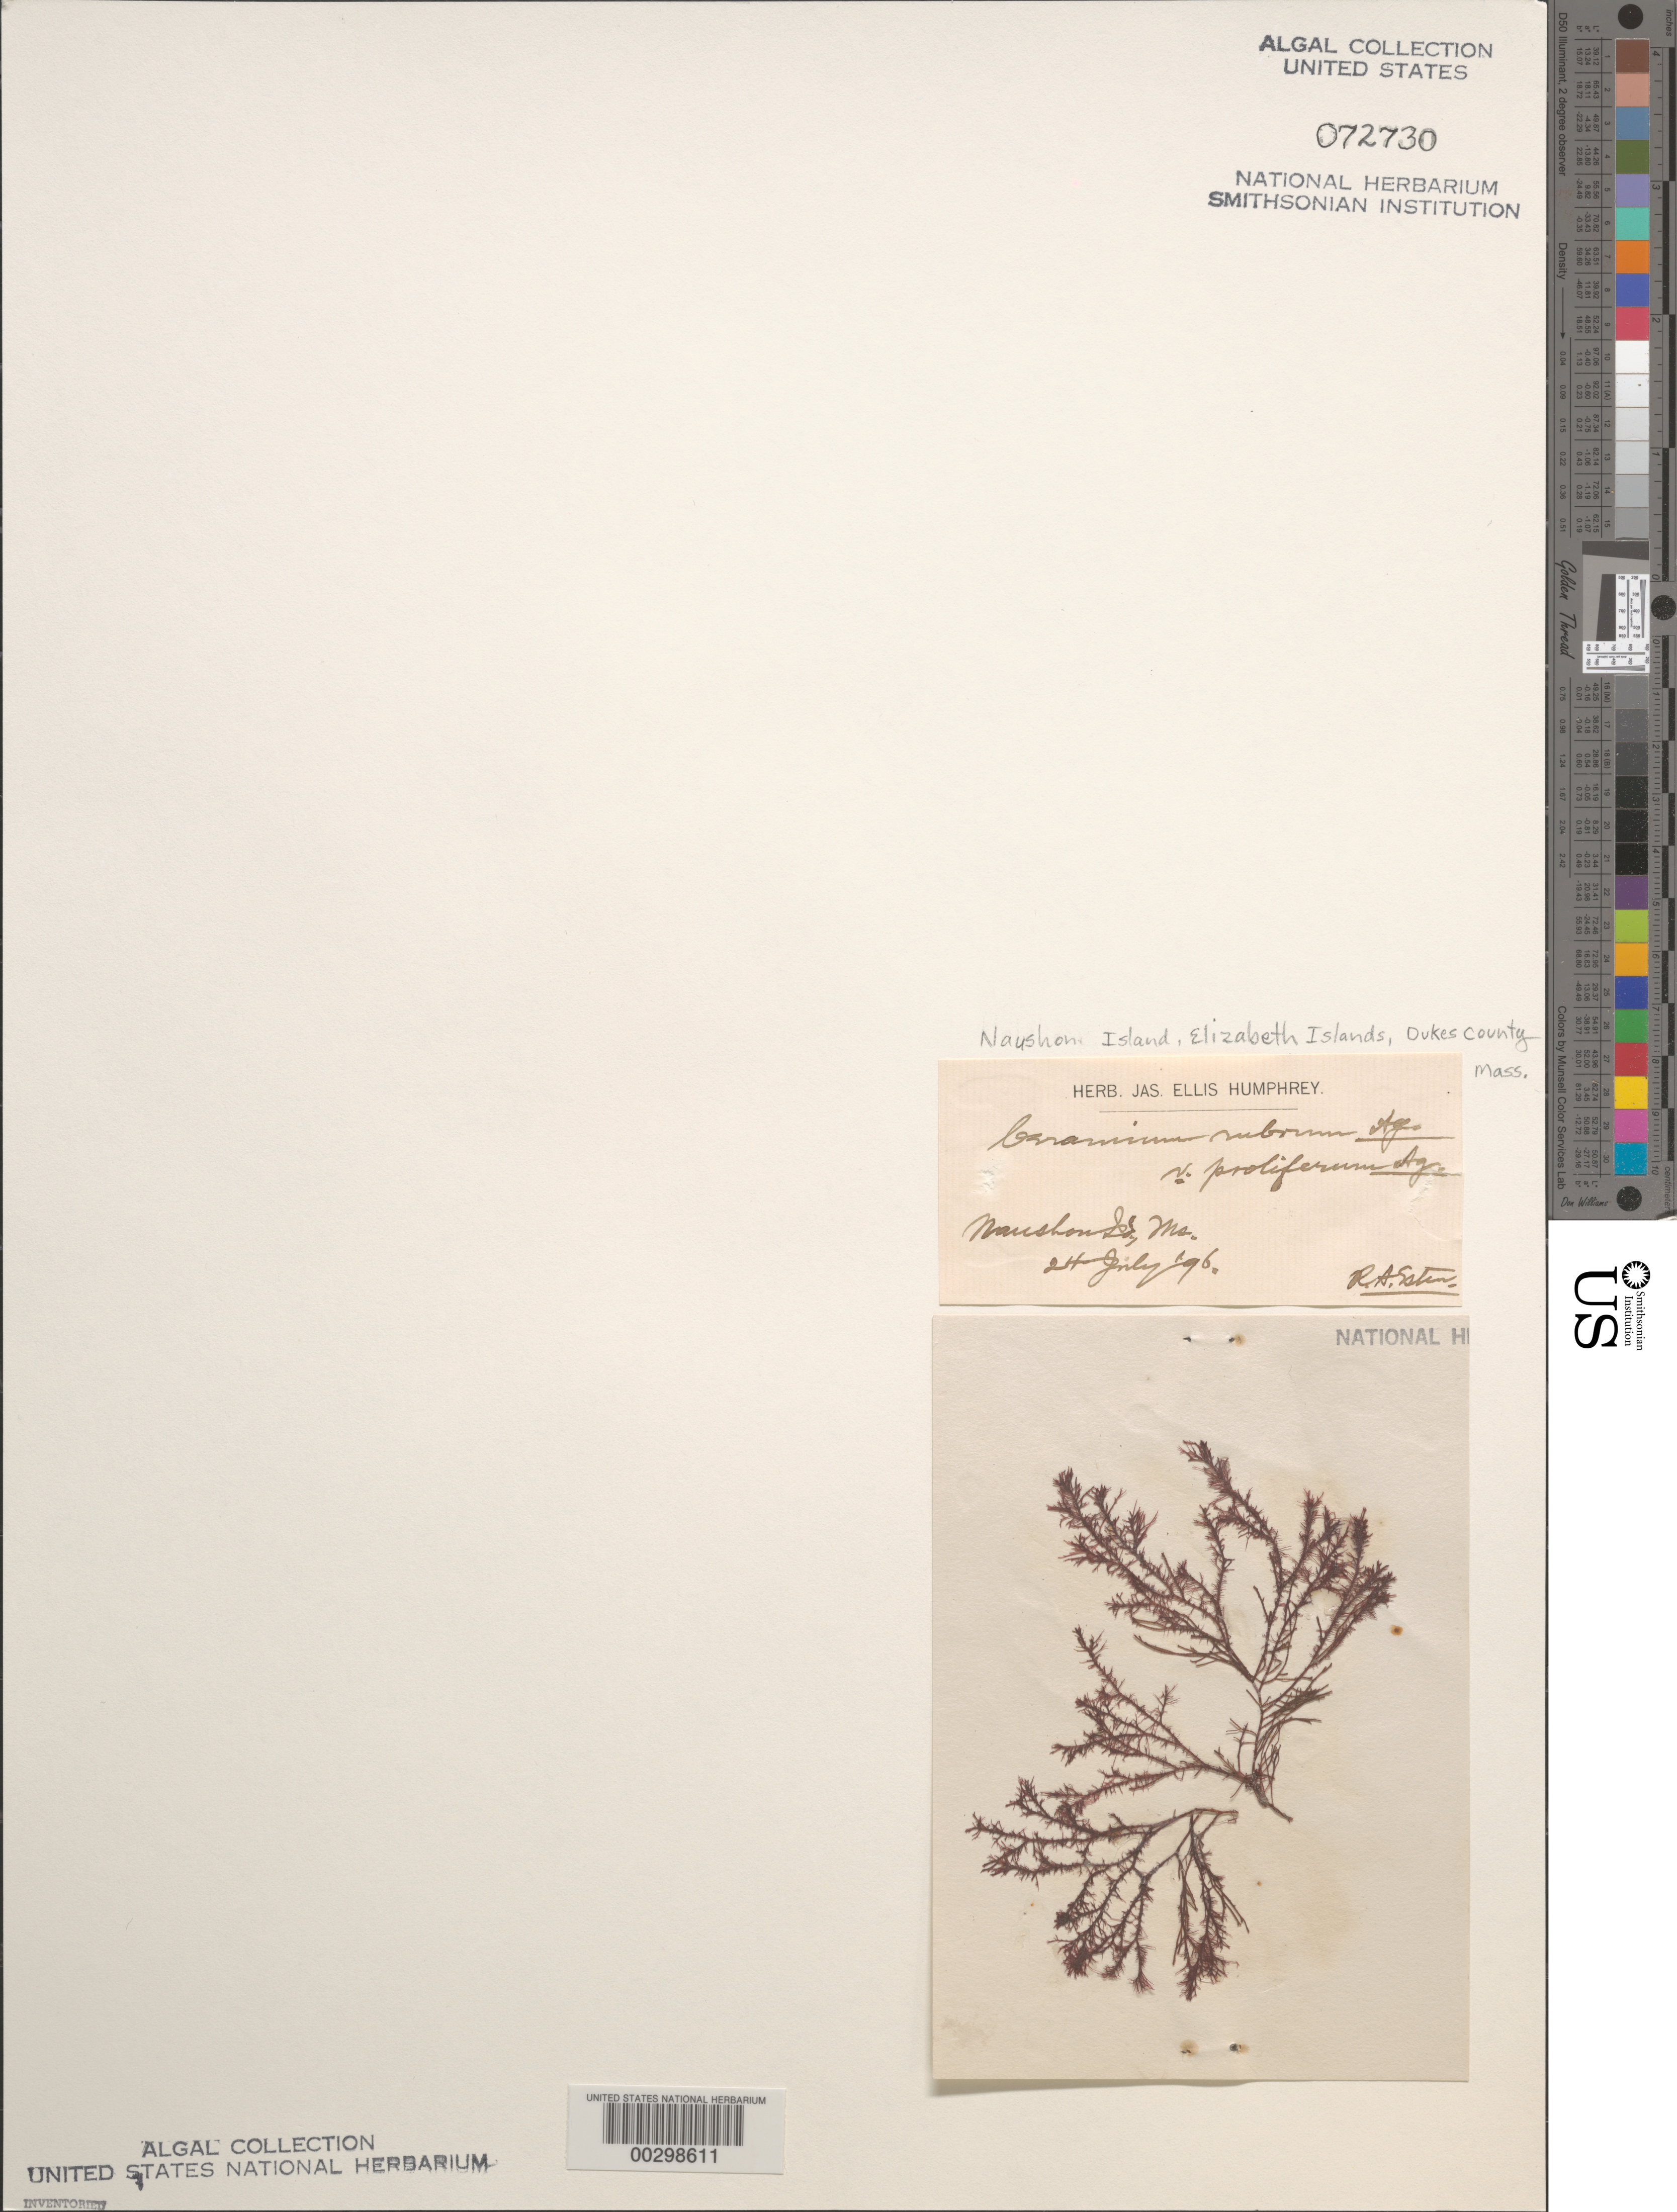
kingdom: Plantae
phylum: Rhodophyta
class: Florideophyceae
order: Ceramiales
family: Ceramiaceae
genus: Ceramium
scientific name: Ceramium rubrum var. proliferum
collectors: R. Esten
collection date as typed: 24 Jul 1896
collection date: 1896-07-24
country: United States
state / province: Massachusetts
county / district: Dukes County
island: Naushon Island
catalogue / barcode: US 72730